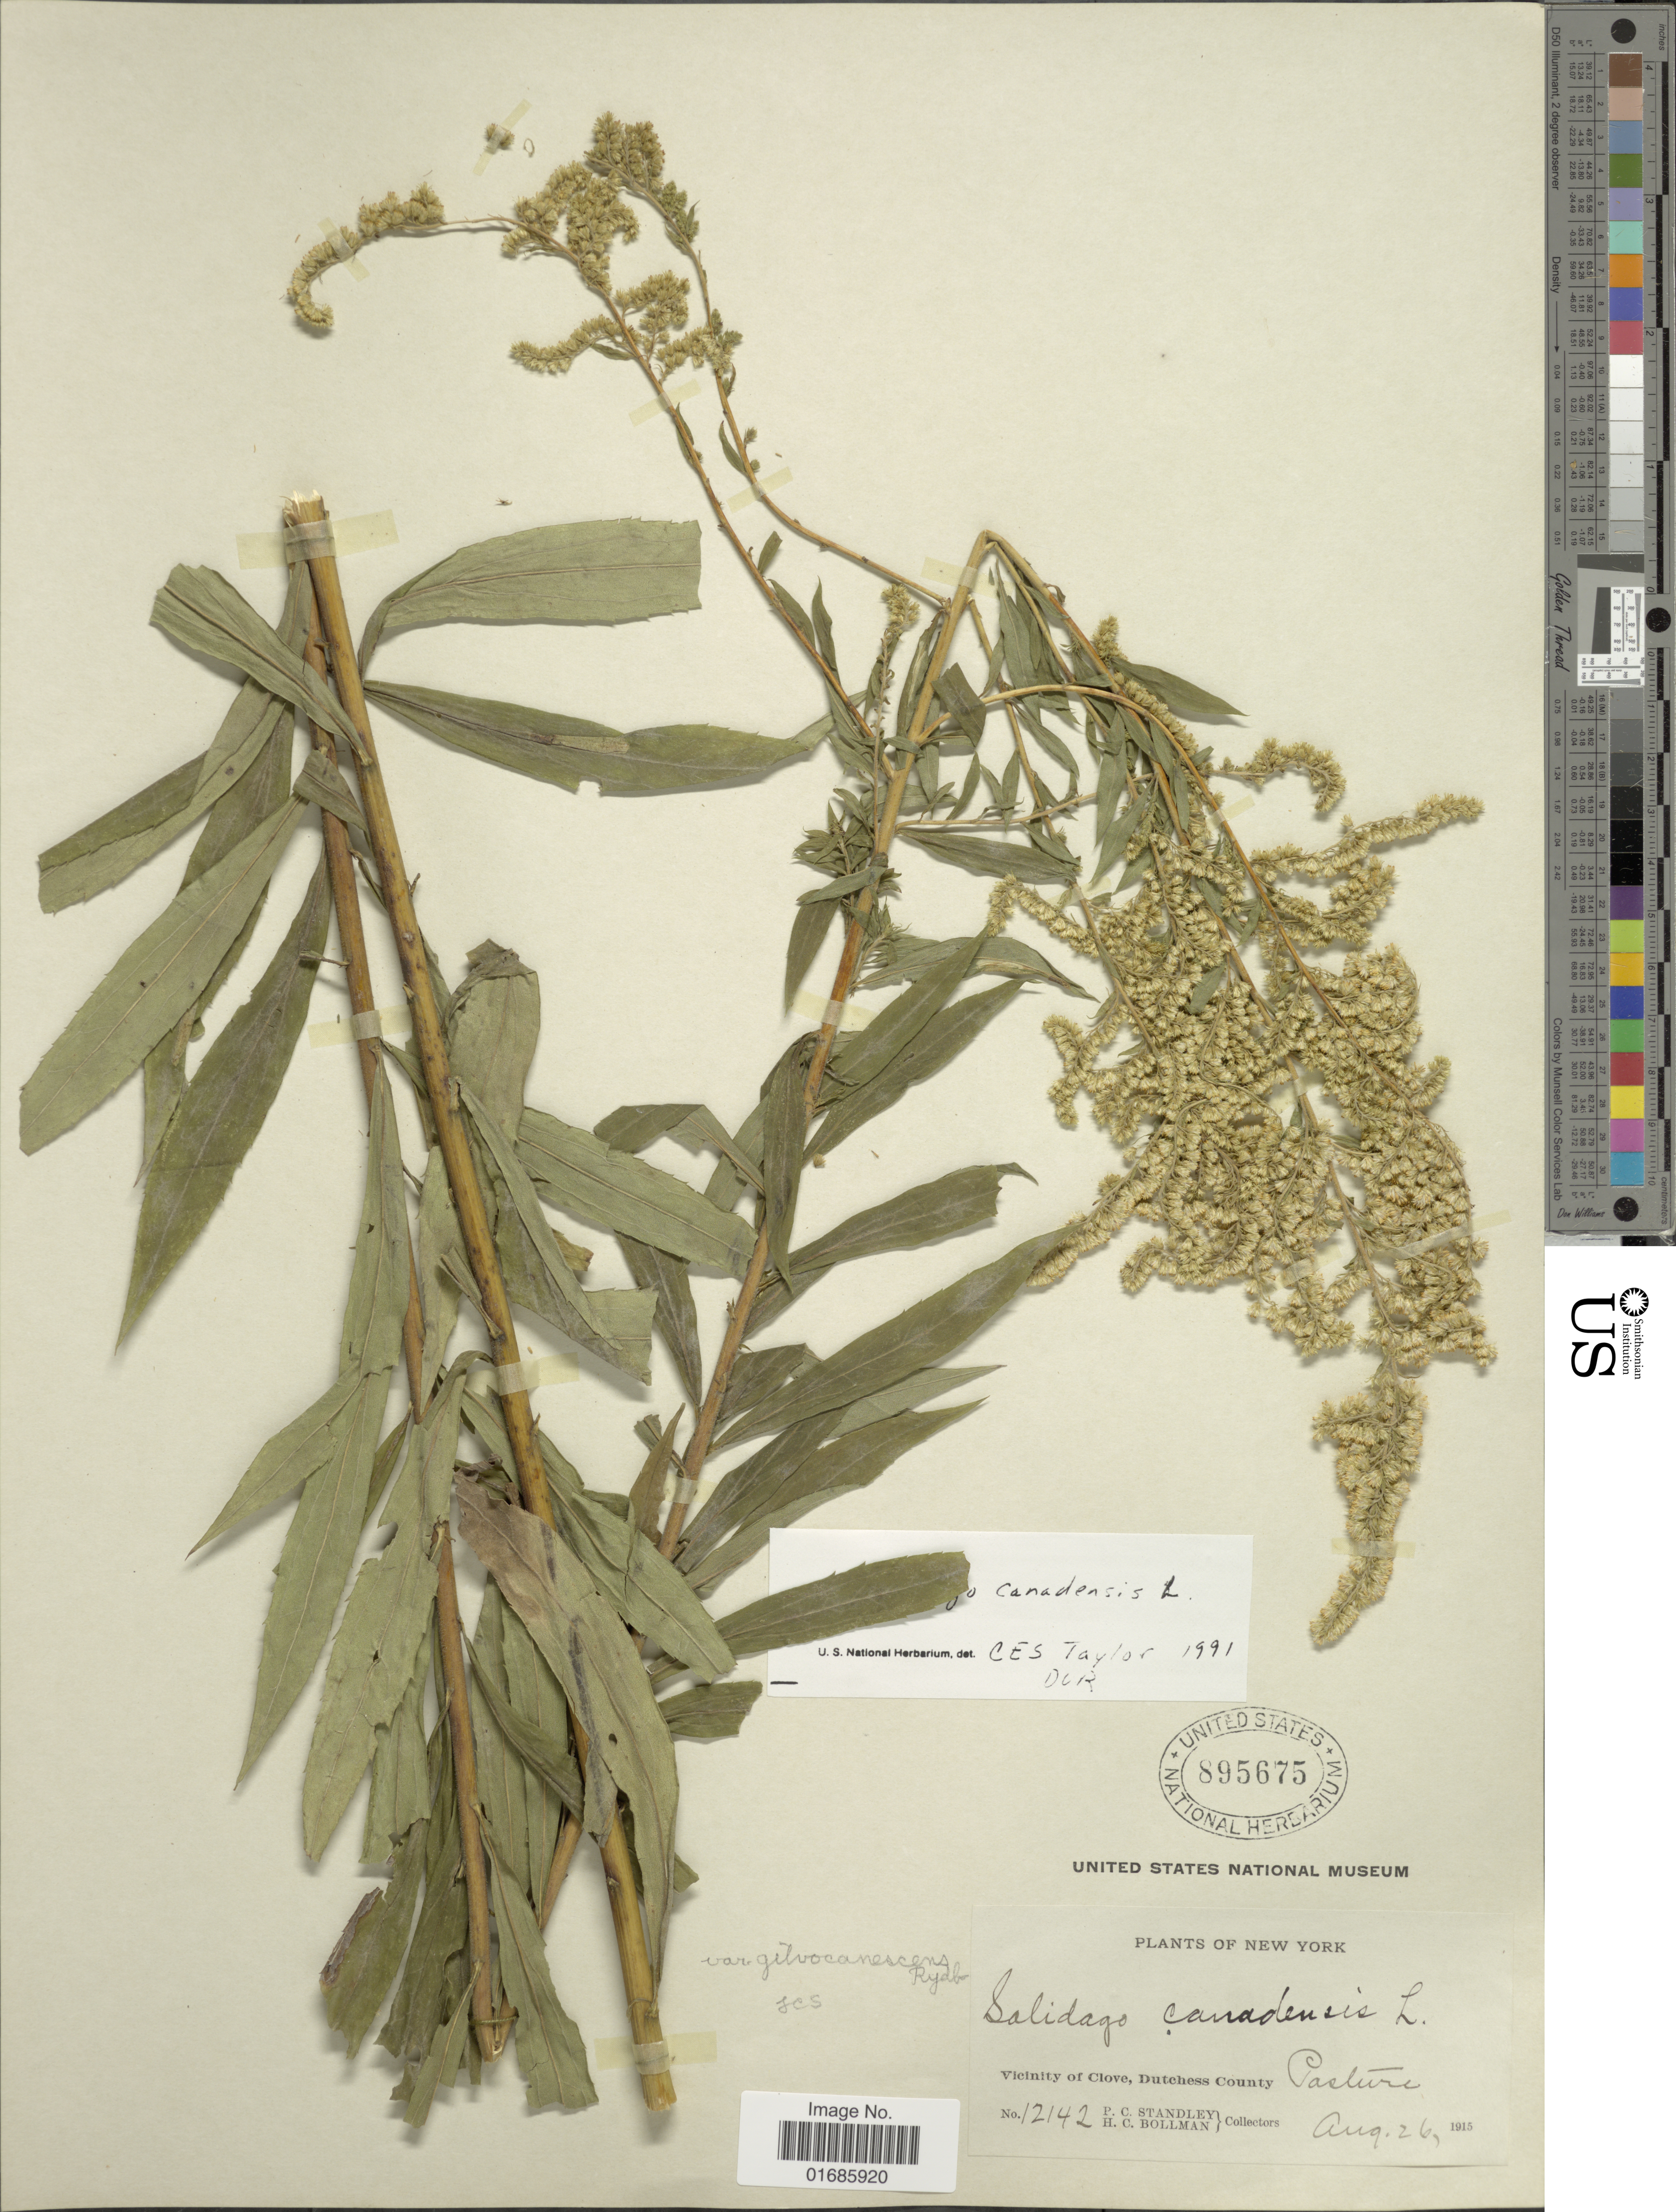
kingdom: Plantae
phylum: Tracheophyta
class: Magnoliopsida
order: Asterales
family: Asteraceae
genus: Solidago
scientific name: Solidago canadensis var. scabra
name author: (Muhl. ex Willd.) Torr. & A. Gray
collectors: P. C. Standley & H. C. Bollman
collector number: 12142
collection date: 1915-08-26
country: United States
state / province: New York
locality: Vicinity of Clove, Dutchess County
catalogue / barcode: US 895675